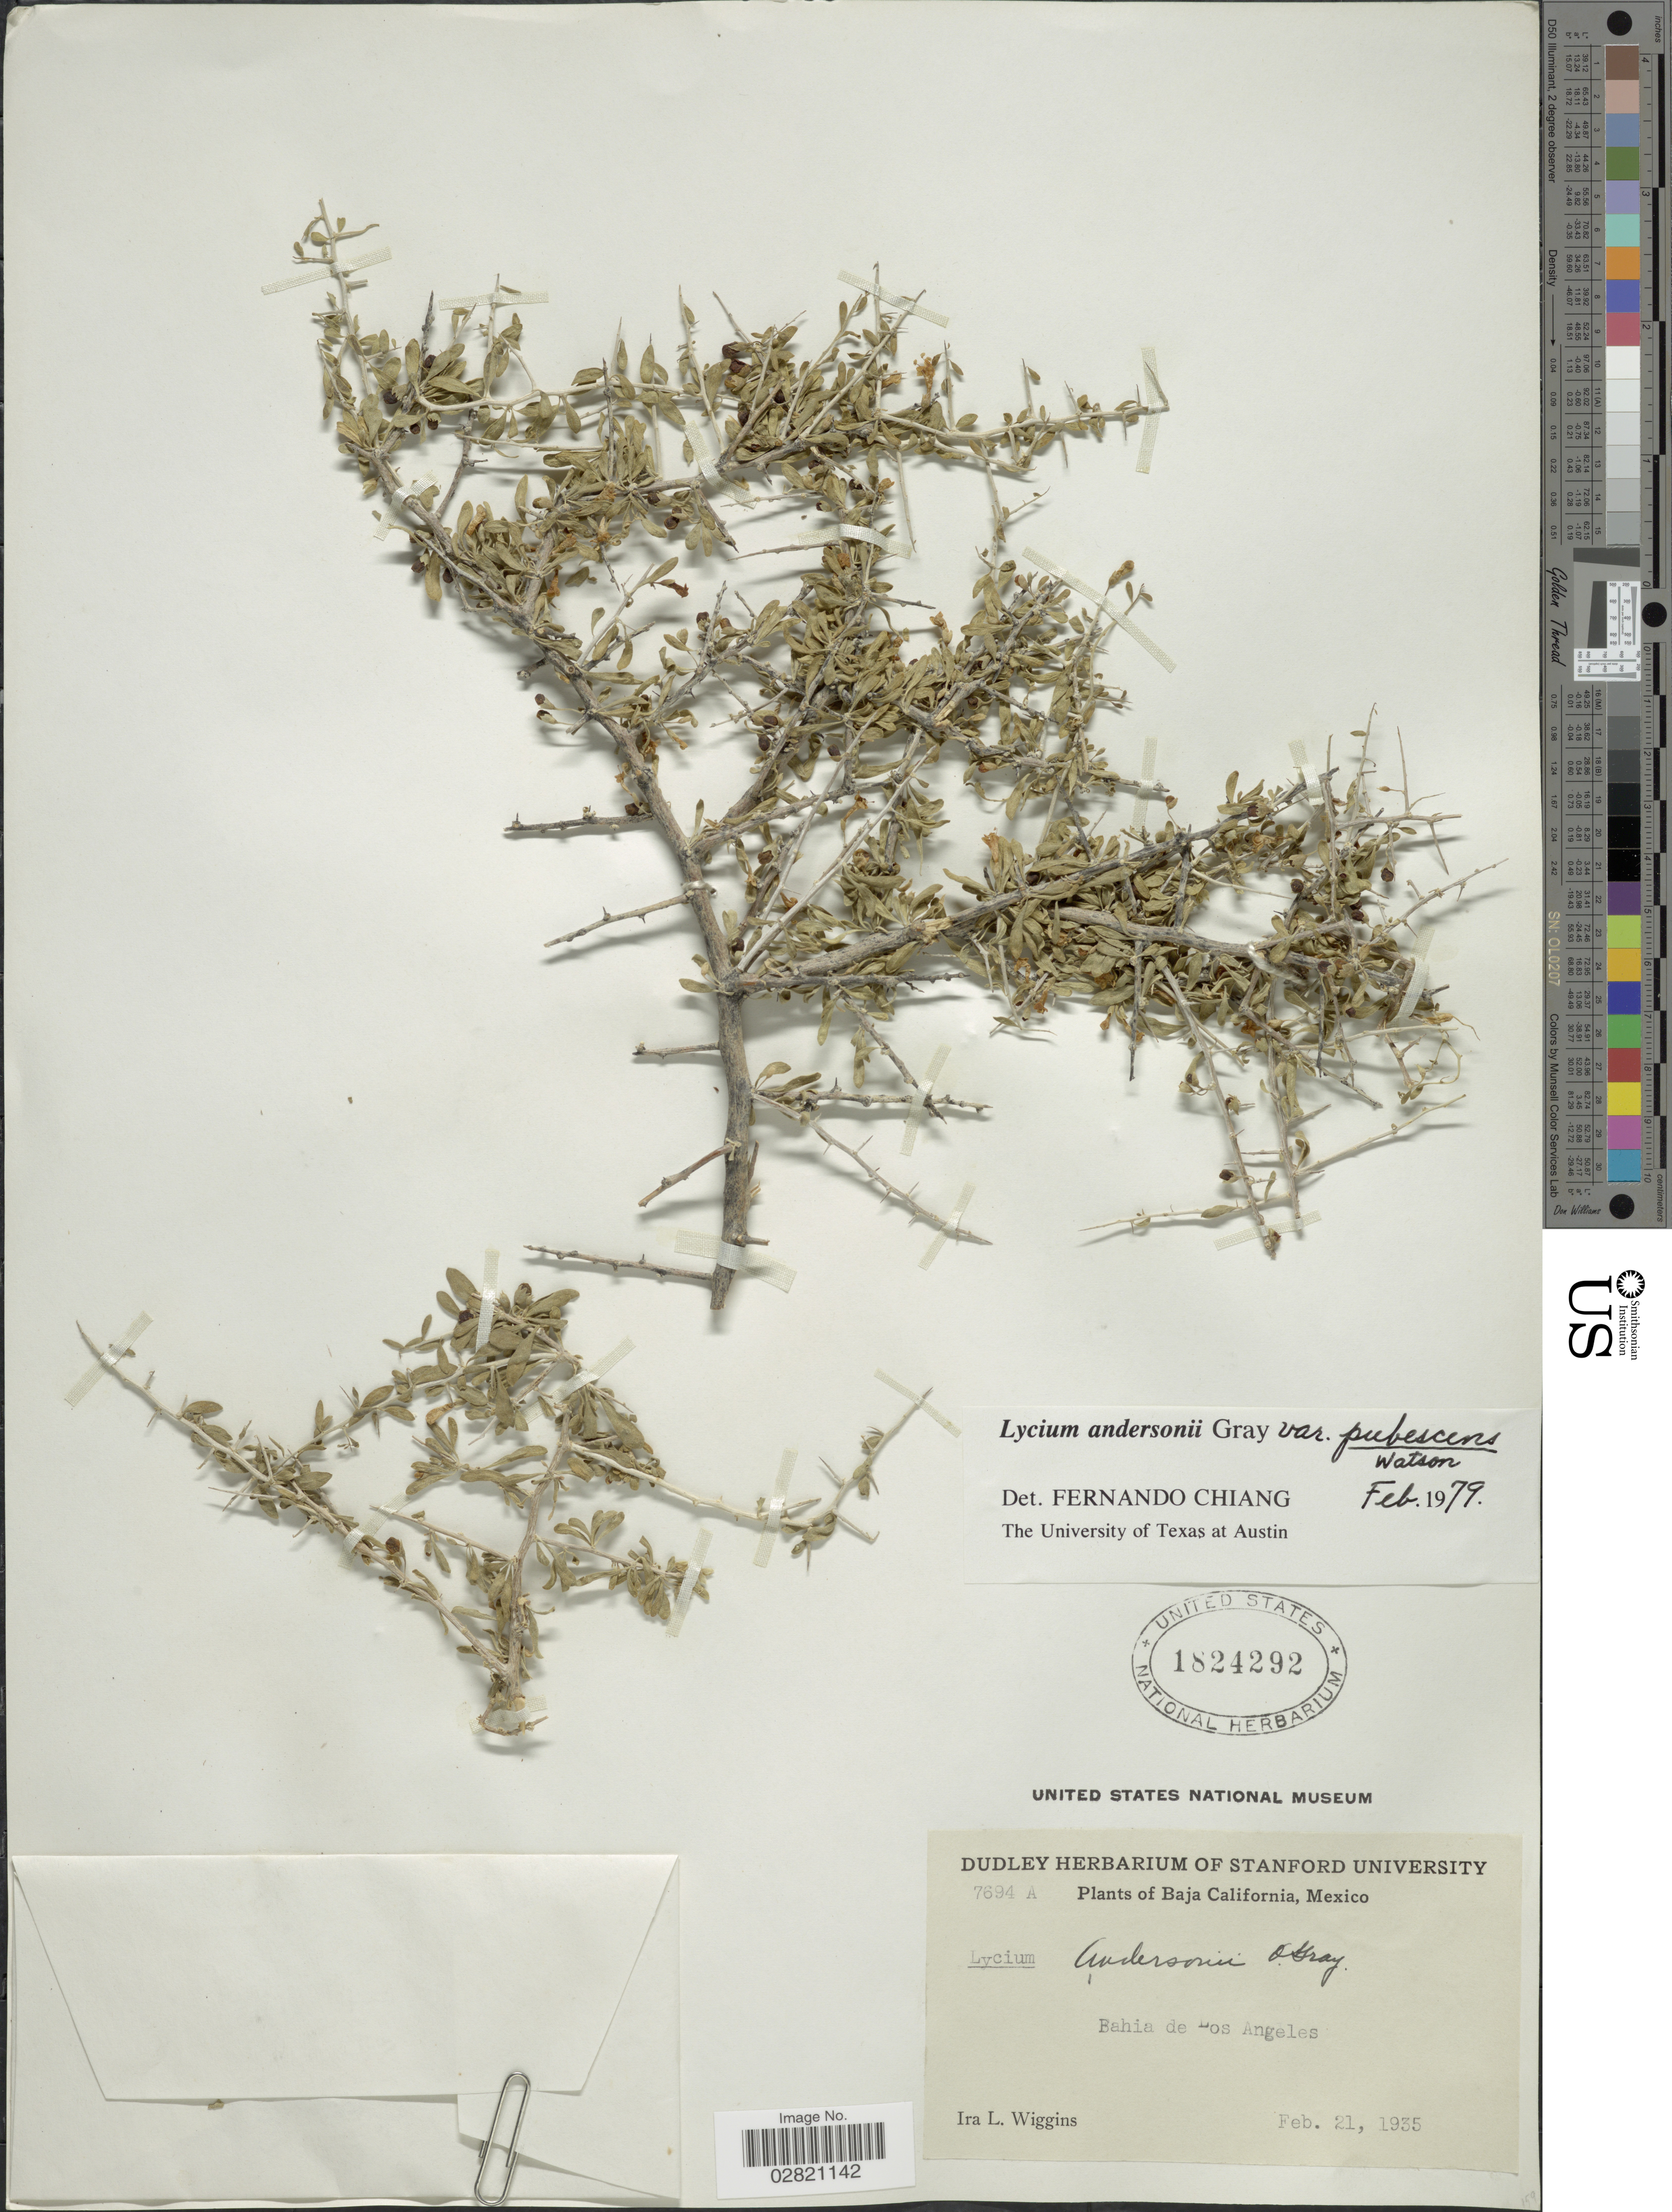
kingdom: Plantae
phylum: Tracheophyta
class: Magnoliopsida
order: Solanales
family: Solanaceae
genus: Lycium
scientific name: Lycium andersonii var. pubescens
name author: S. Watson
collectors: I. L. Wiggins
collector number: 7694A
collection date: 1935-02-21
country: Mexico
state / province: Baja California Norte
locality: Bahia de Los Angeles.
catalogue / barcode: US 1824292